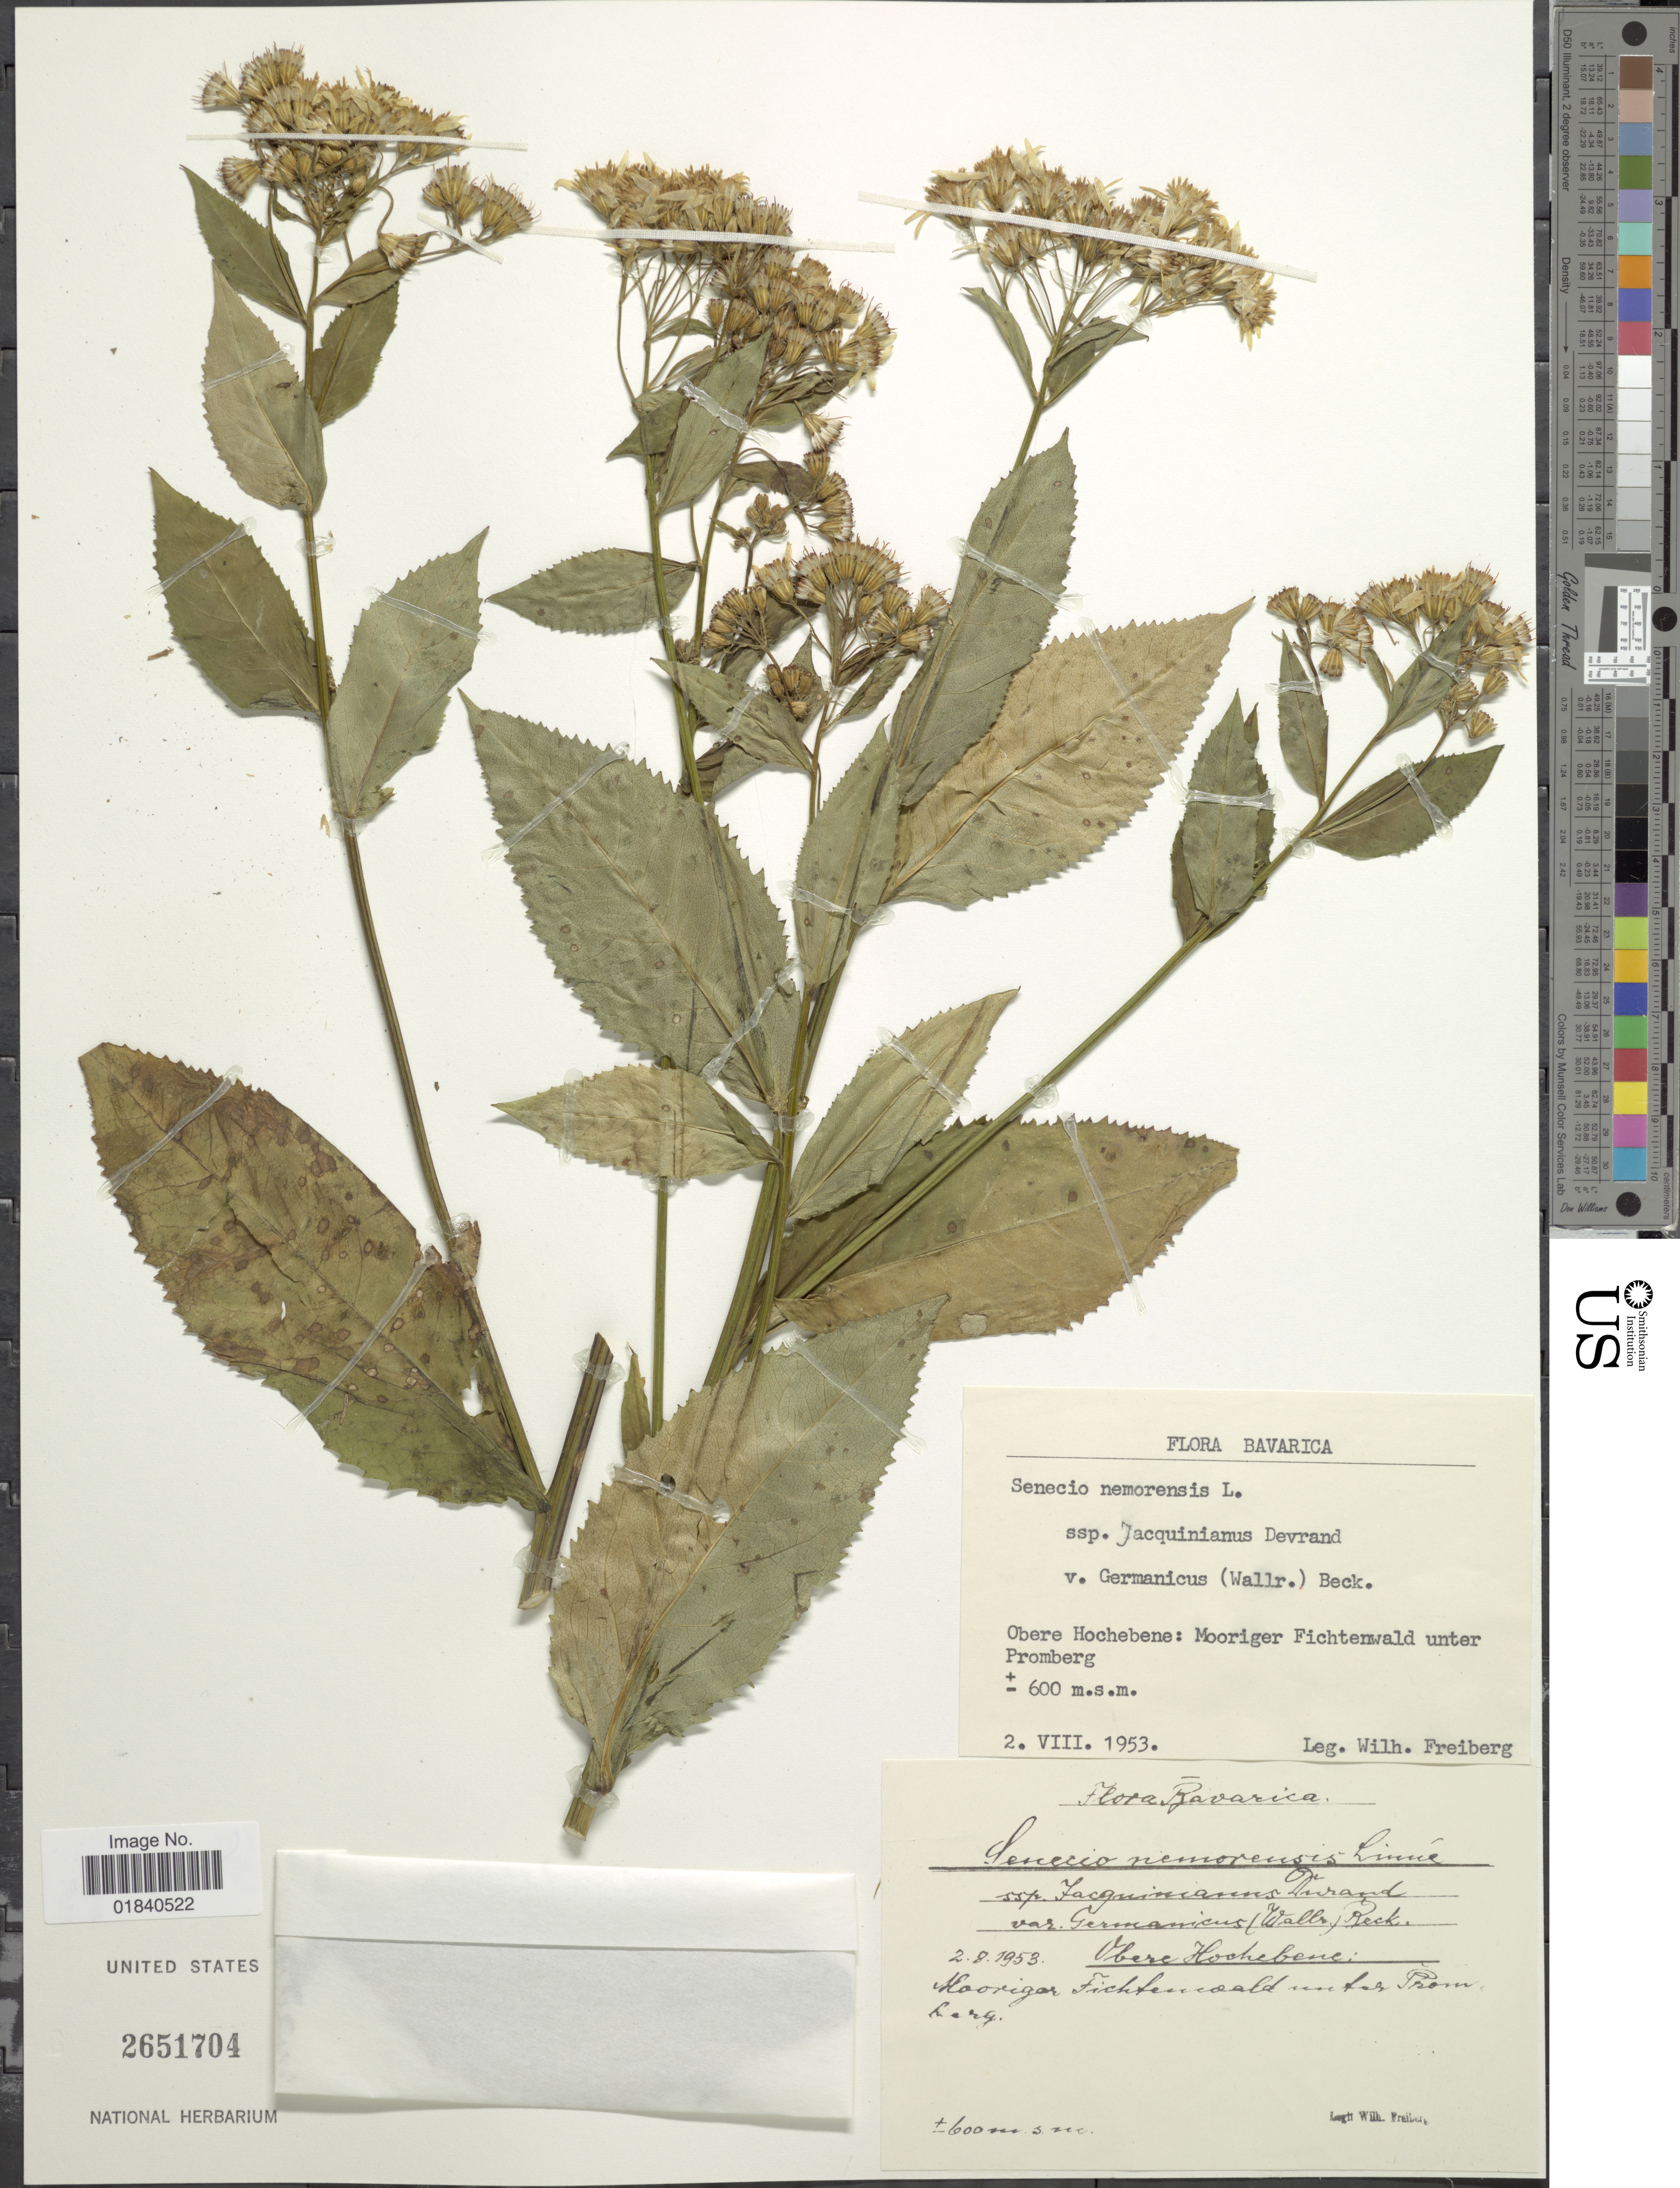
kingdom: Plantae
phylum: Tracheophyta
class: Magnoliopsida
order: Asterales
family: Asteraceae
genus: Senecio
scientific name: Senecio nemorensis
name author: L.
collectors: W. Freiberg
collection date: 1953-08-02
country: Germany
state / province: Bayern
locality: Bavarica. Obere Hochebene: Mooriger Fichtenwald unter Promberg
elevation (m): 600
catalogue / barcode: US 2651704